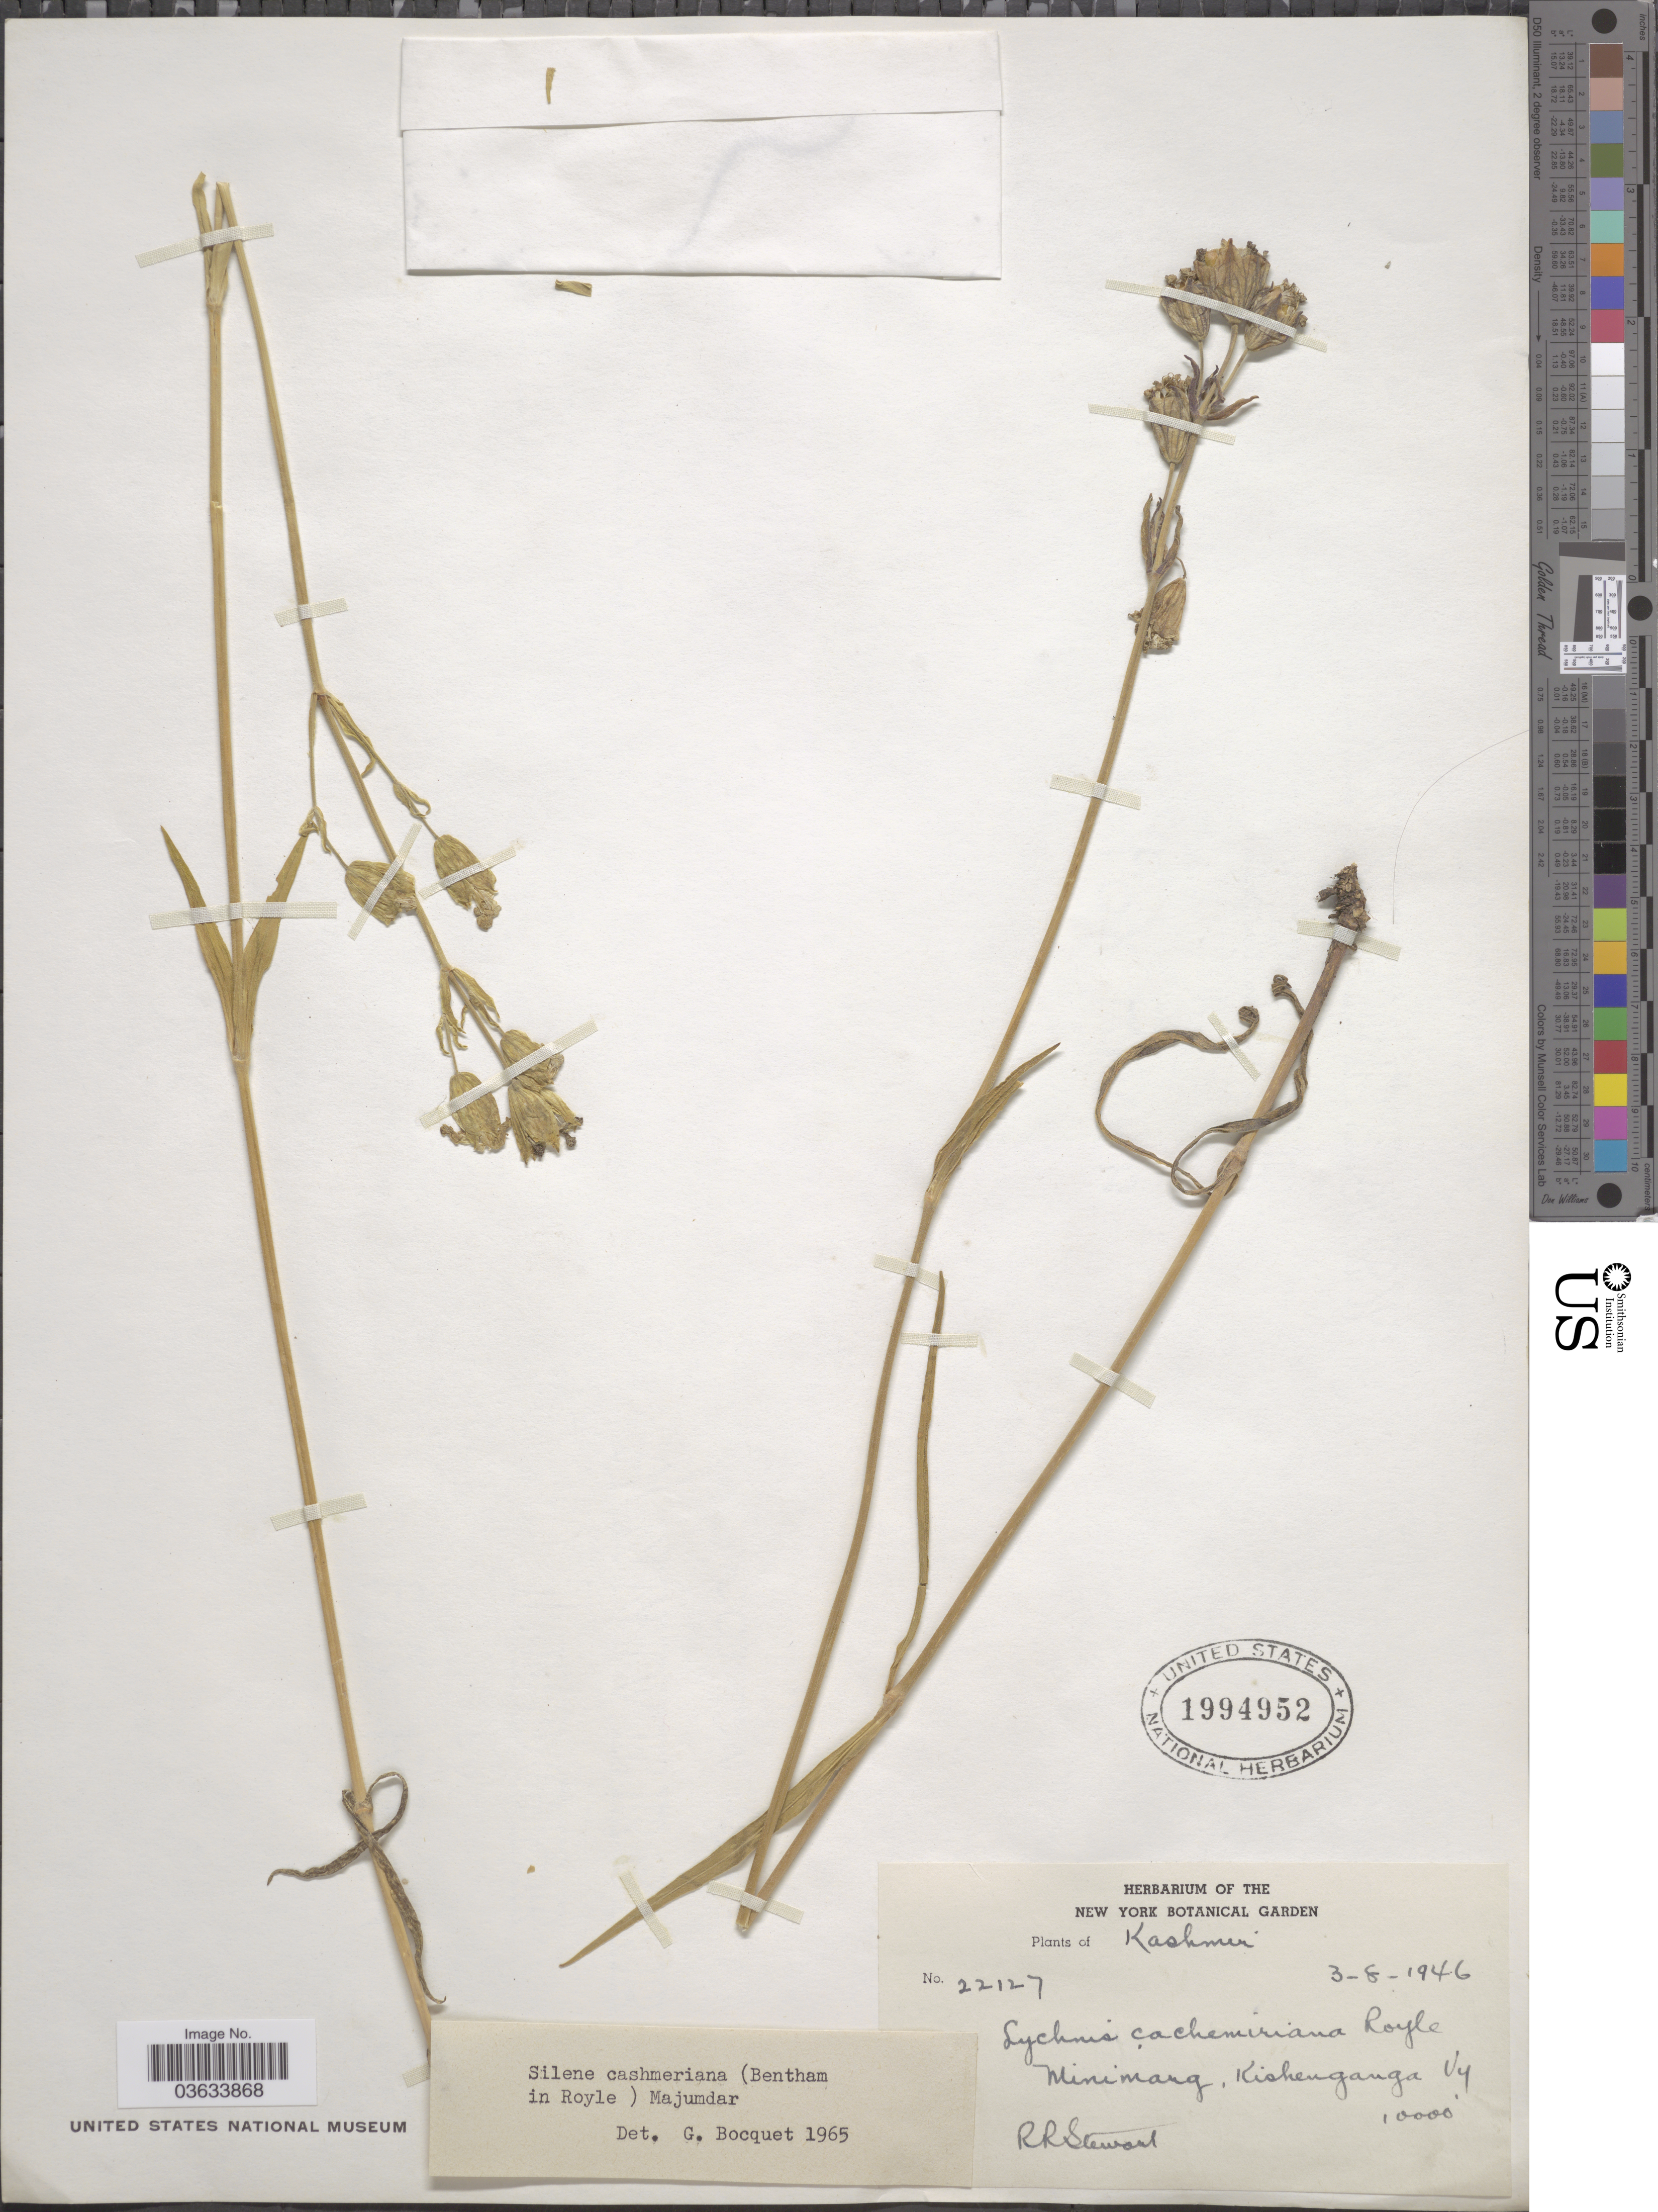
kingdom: Plantae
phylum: Tracheophyta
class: Magnoliopsida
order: Caryophyllales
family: Caryophyllaceae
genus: Silene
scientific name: Silene cashmeriana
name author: (Royle) Majumdar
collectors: R. Stewart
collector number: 22127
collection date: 1946-08-03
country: India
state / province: Jammu and Kashmir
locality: Kashmir, Minimarg, Kishenganga Vy.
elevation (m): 3048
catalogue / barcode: US 1994952